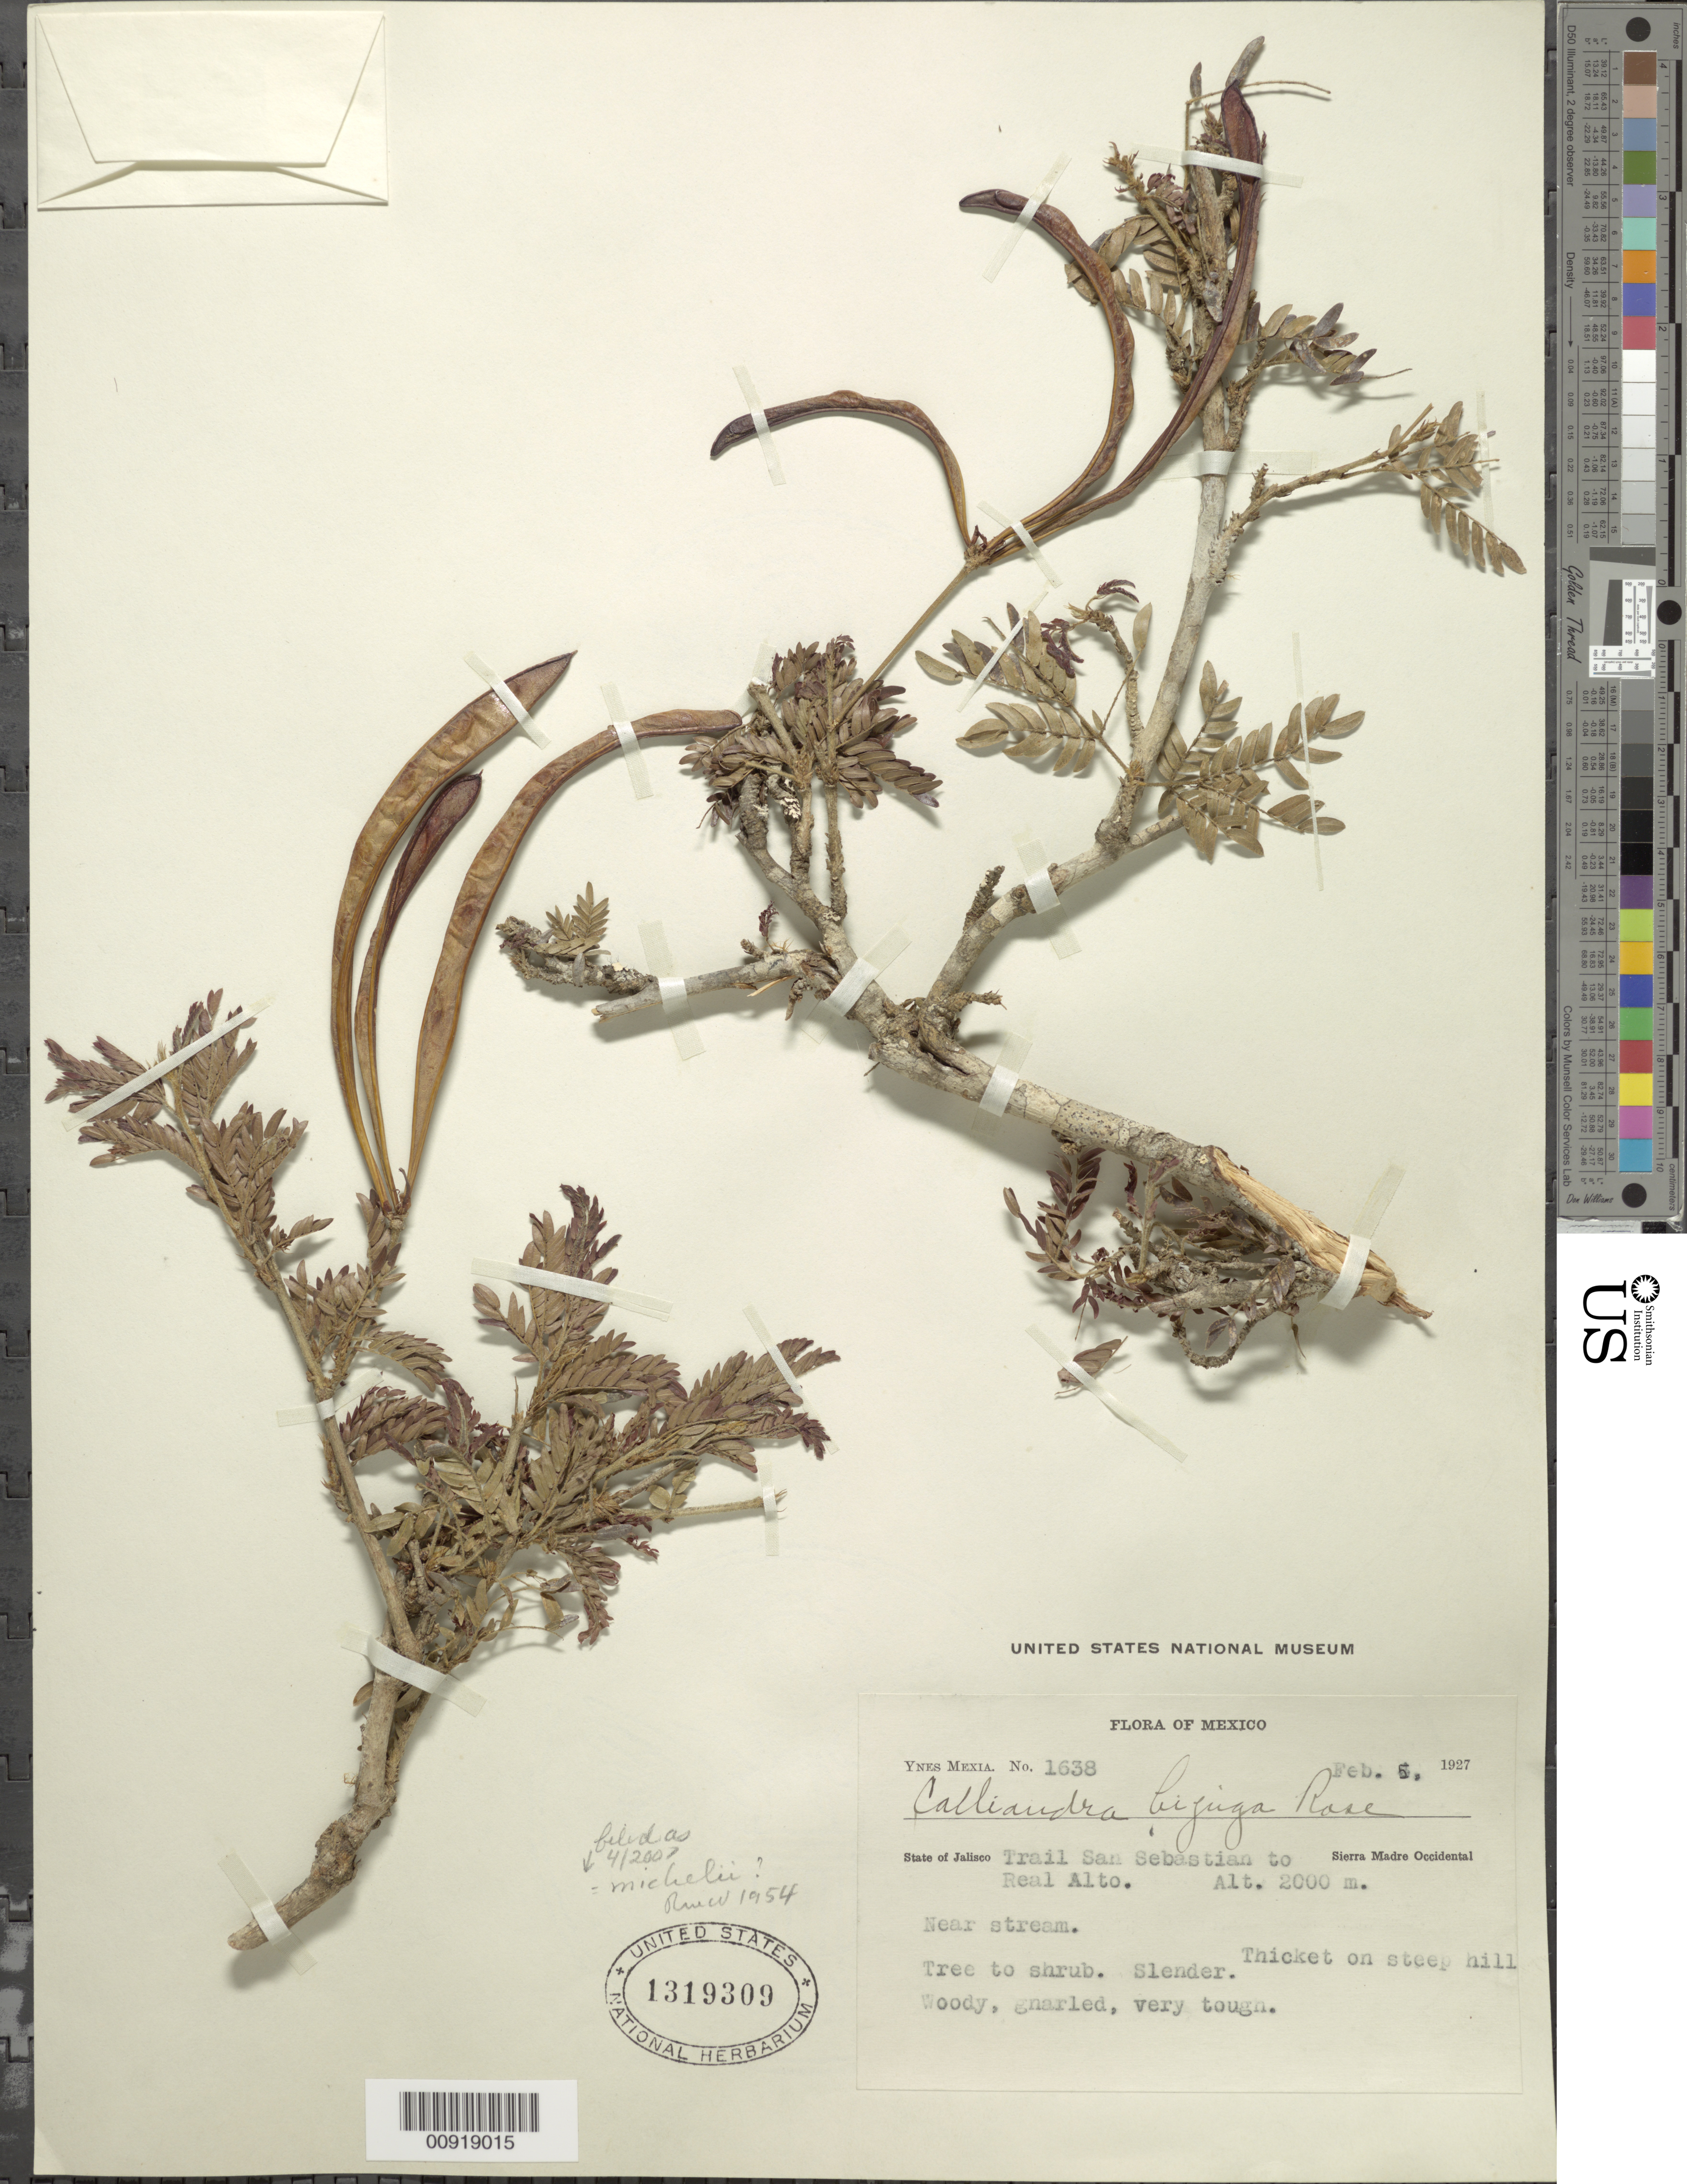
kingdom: Plantae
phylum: Tracheophyta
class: Magnoliopsida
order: Fabales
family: Fabaceae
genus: Calliandra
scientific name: Calliandra michelii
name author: (Britton & Rose) Standl.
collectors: Y. Mexia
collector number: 1638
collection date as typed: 05 Feb 1927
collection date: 1927-02-05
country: Mexico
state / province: Jalisco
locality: State of Jalisco. Trail San Sebastian to Real Alto. Sierra Madre Occidental.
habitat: Near stream. Thicket on steep hill.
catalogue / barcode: US 1319309